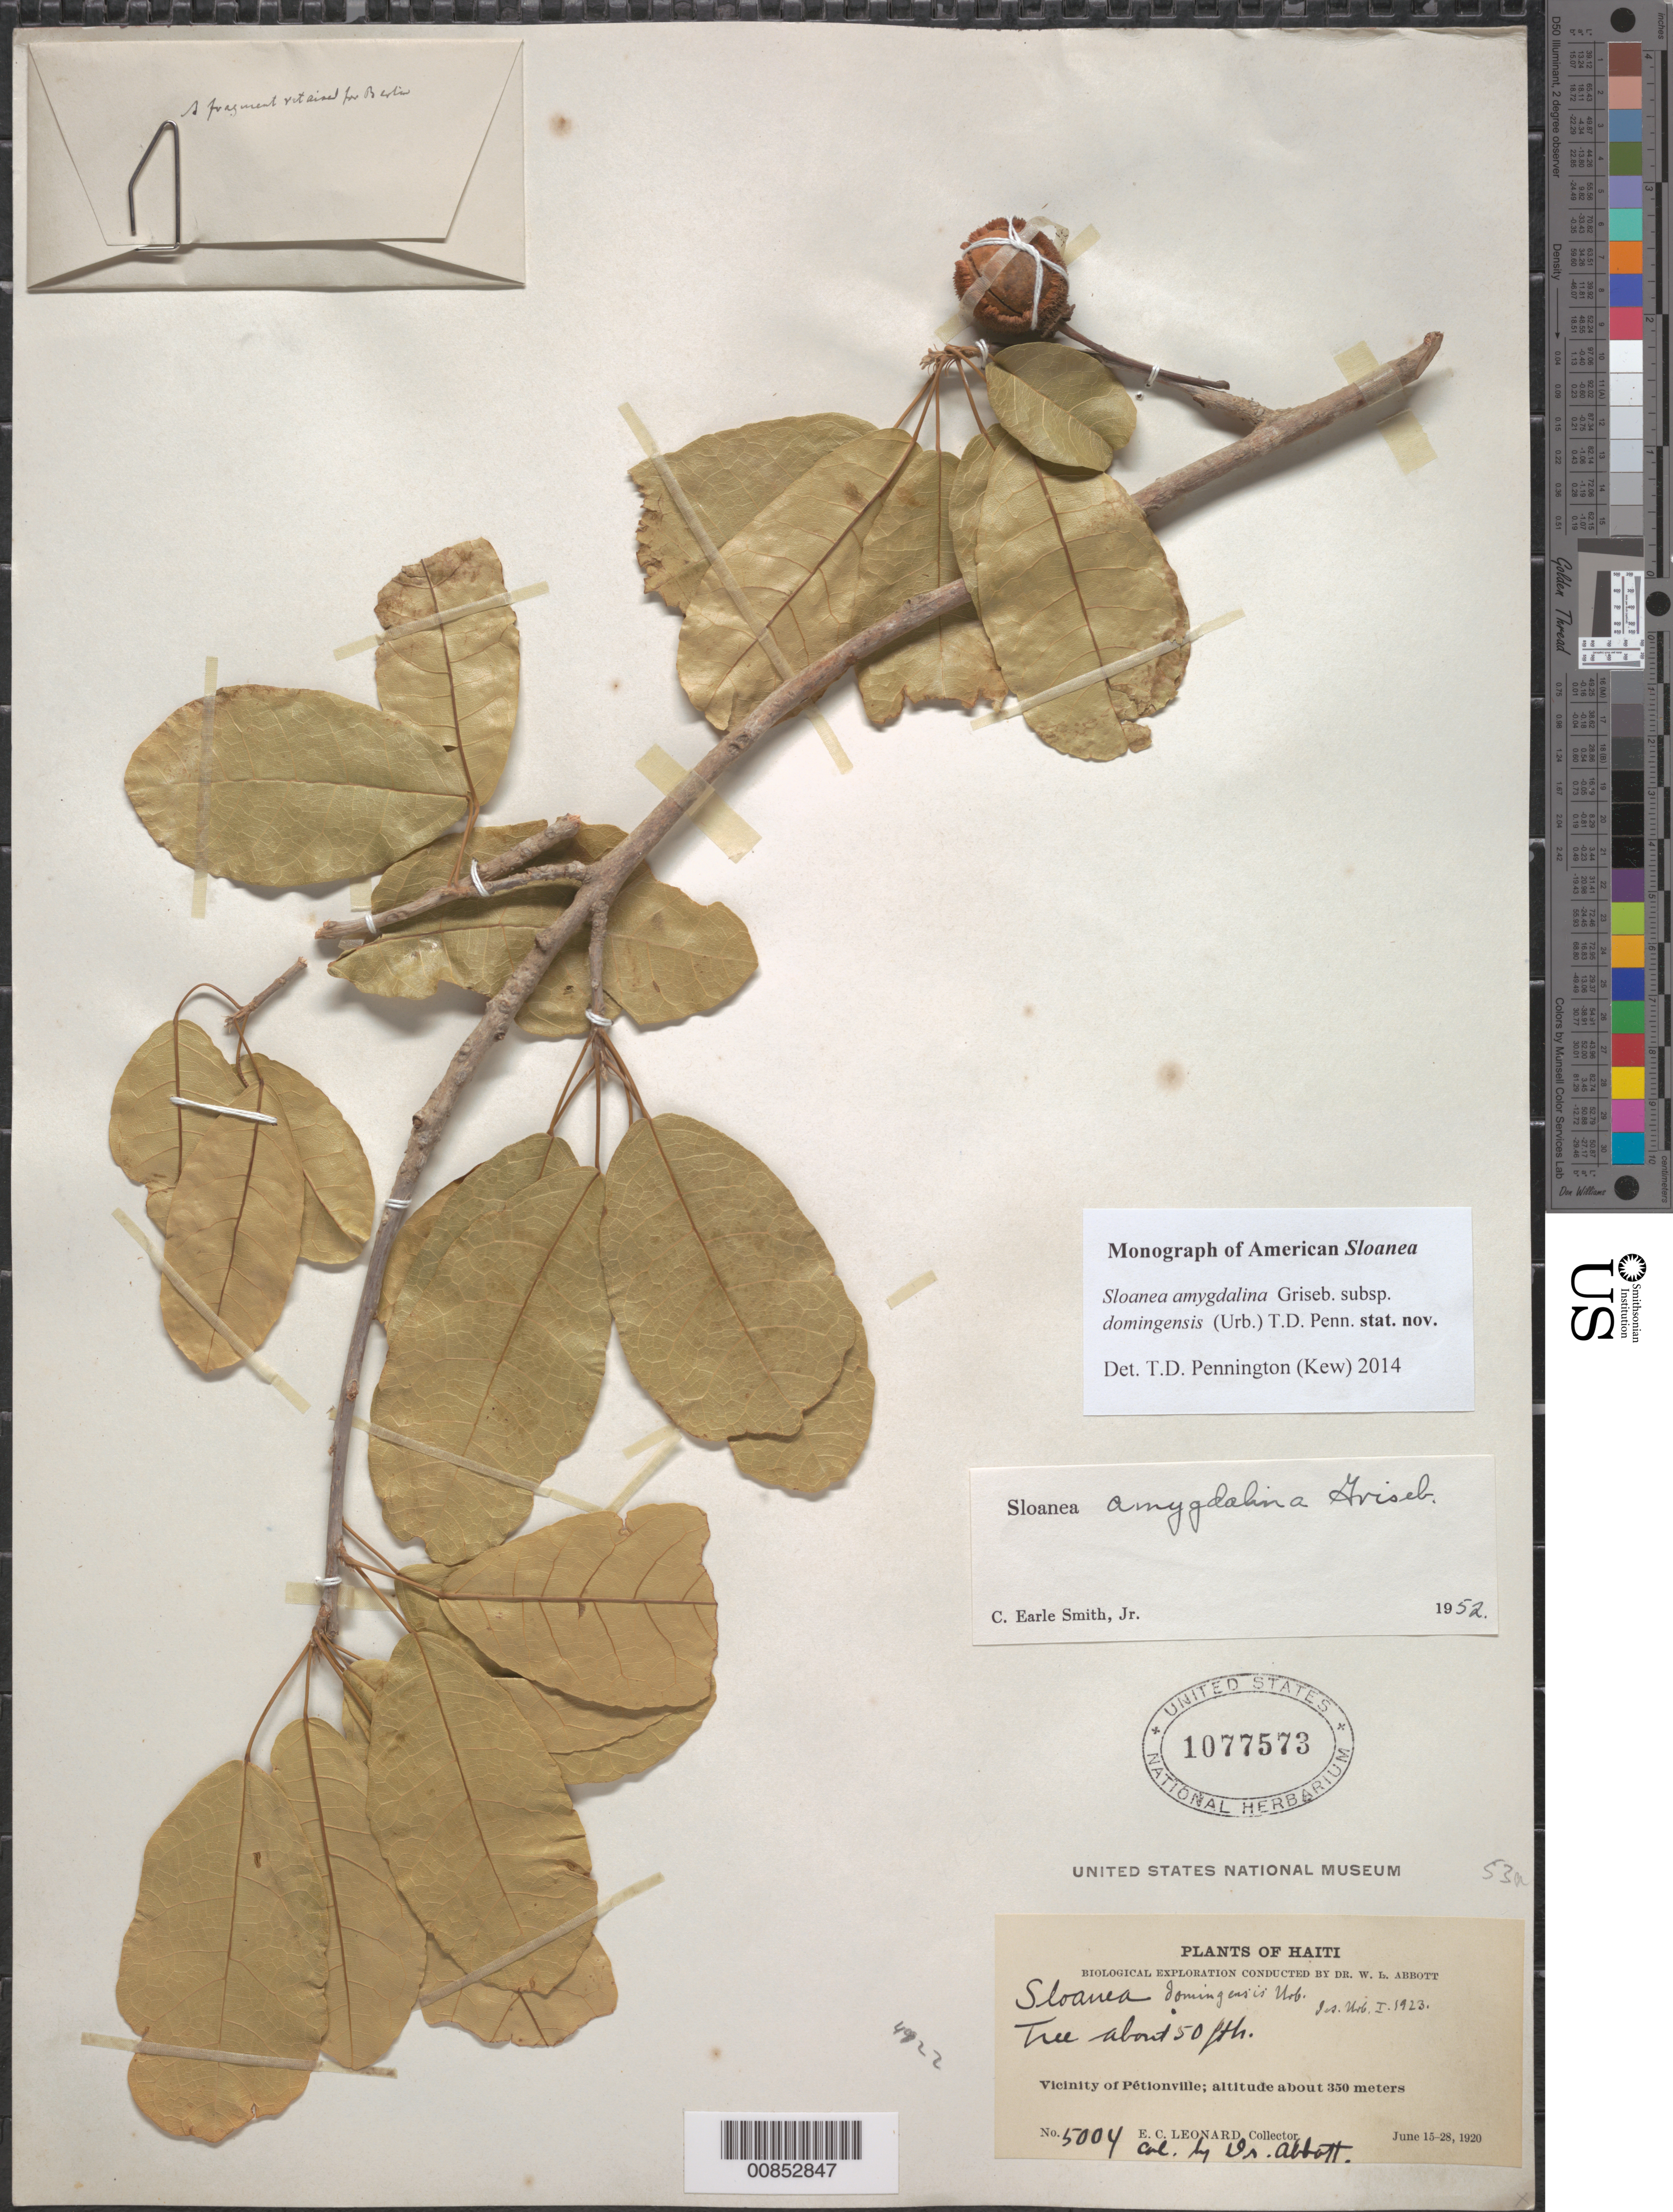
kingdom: Plantae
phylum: Tracheophyta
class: Magnoliopsida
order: Oxalidales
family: Elaeocarpaceae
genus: Sloanea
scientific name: Sloanea amygdalina subsp. domingensis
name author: (Urb.) T.D. Penn.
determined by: Pennington, T. D., (K)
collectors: W. L. Abbott & E. C. Leonard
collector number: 5004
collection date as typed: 15 Jun 1920 to 28 Jun 1920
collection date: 1920-06-15/1920-06-28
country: Haiti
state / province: Ouest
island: Hispaniola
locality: Vicinity of Pétionville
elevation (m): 350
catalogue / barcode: US 1077573